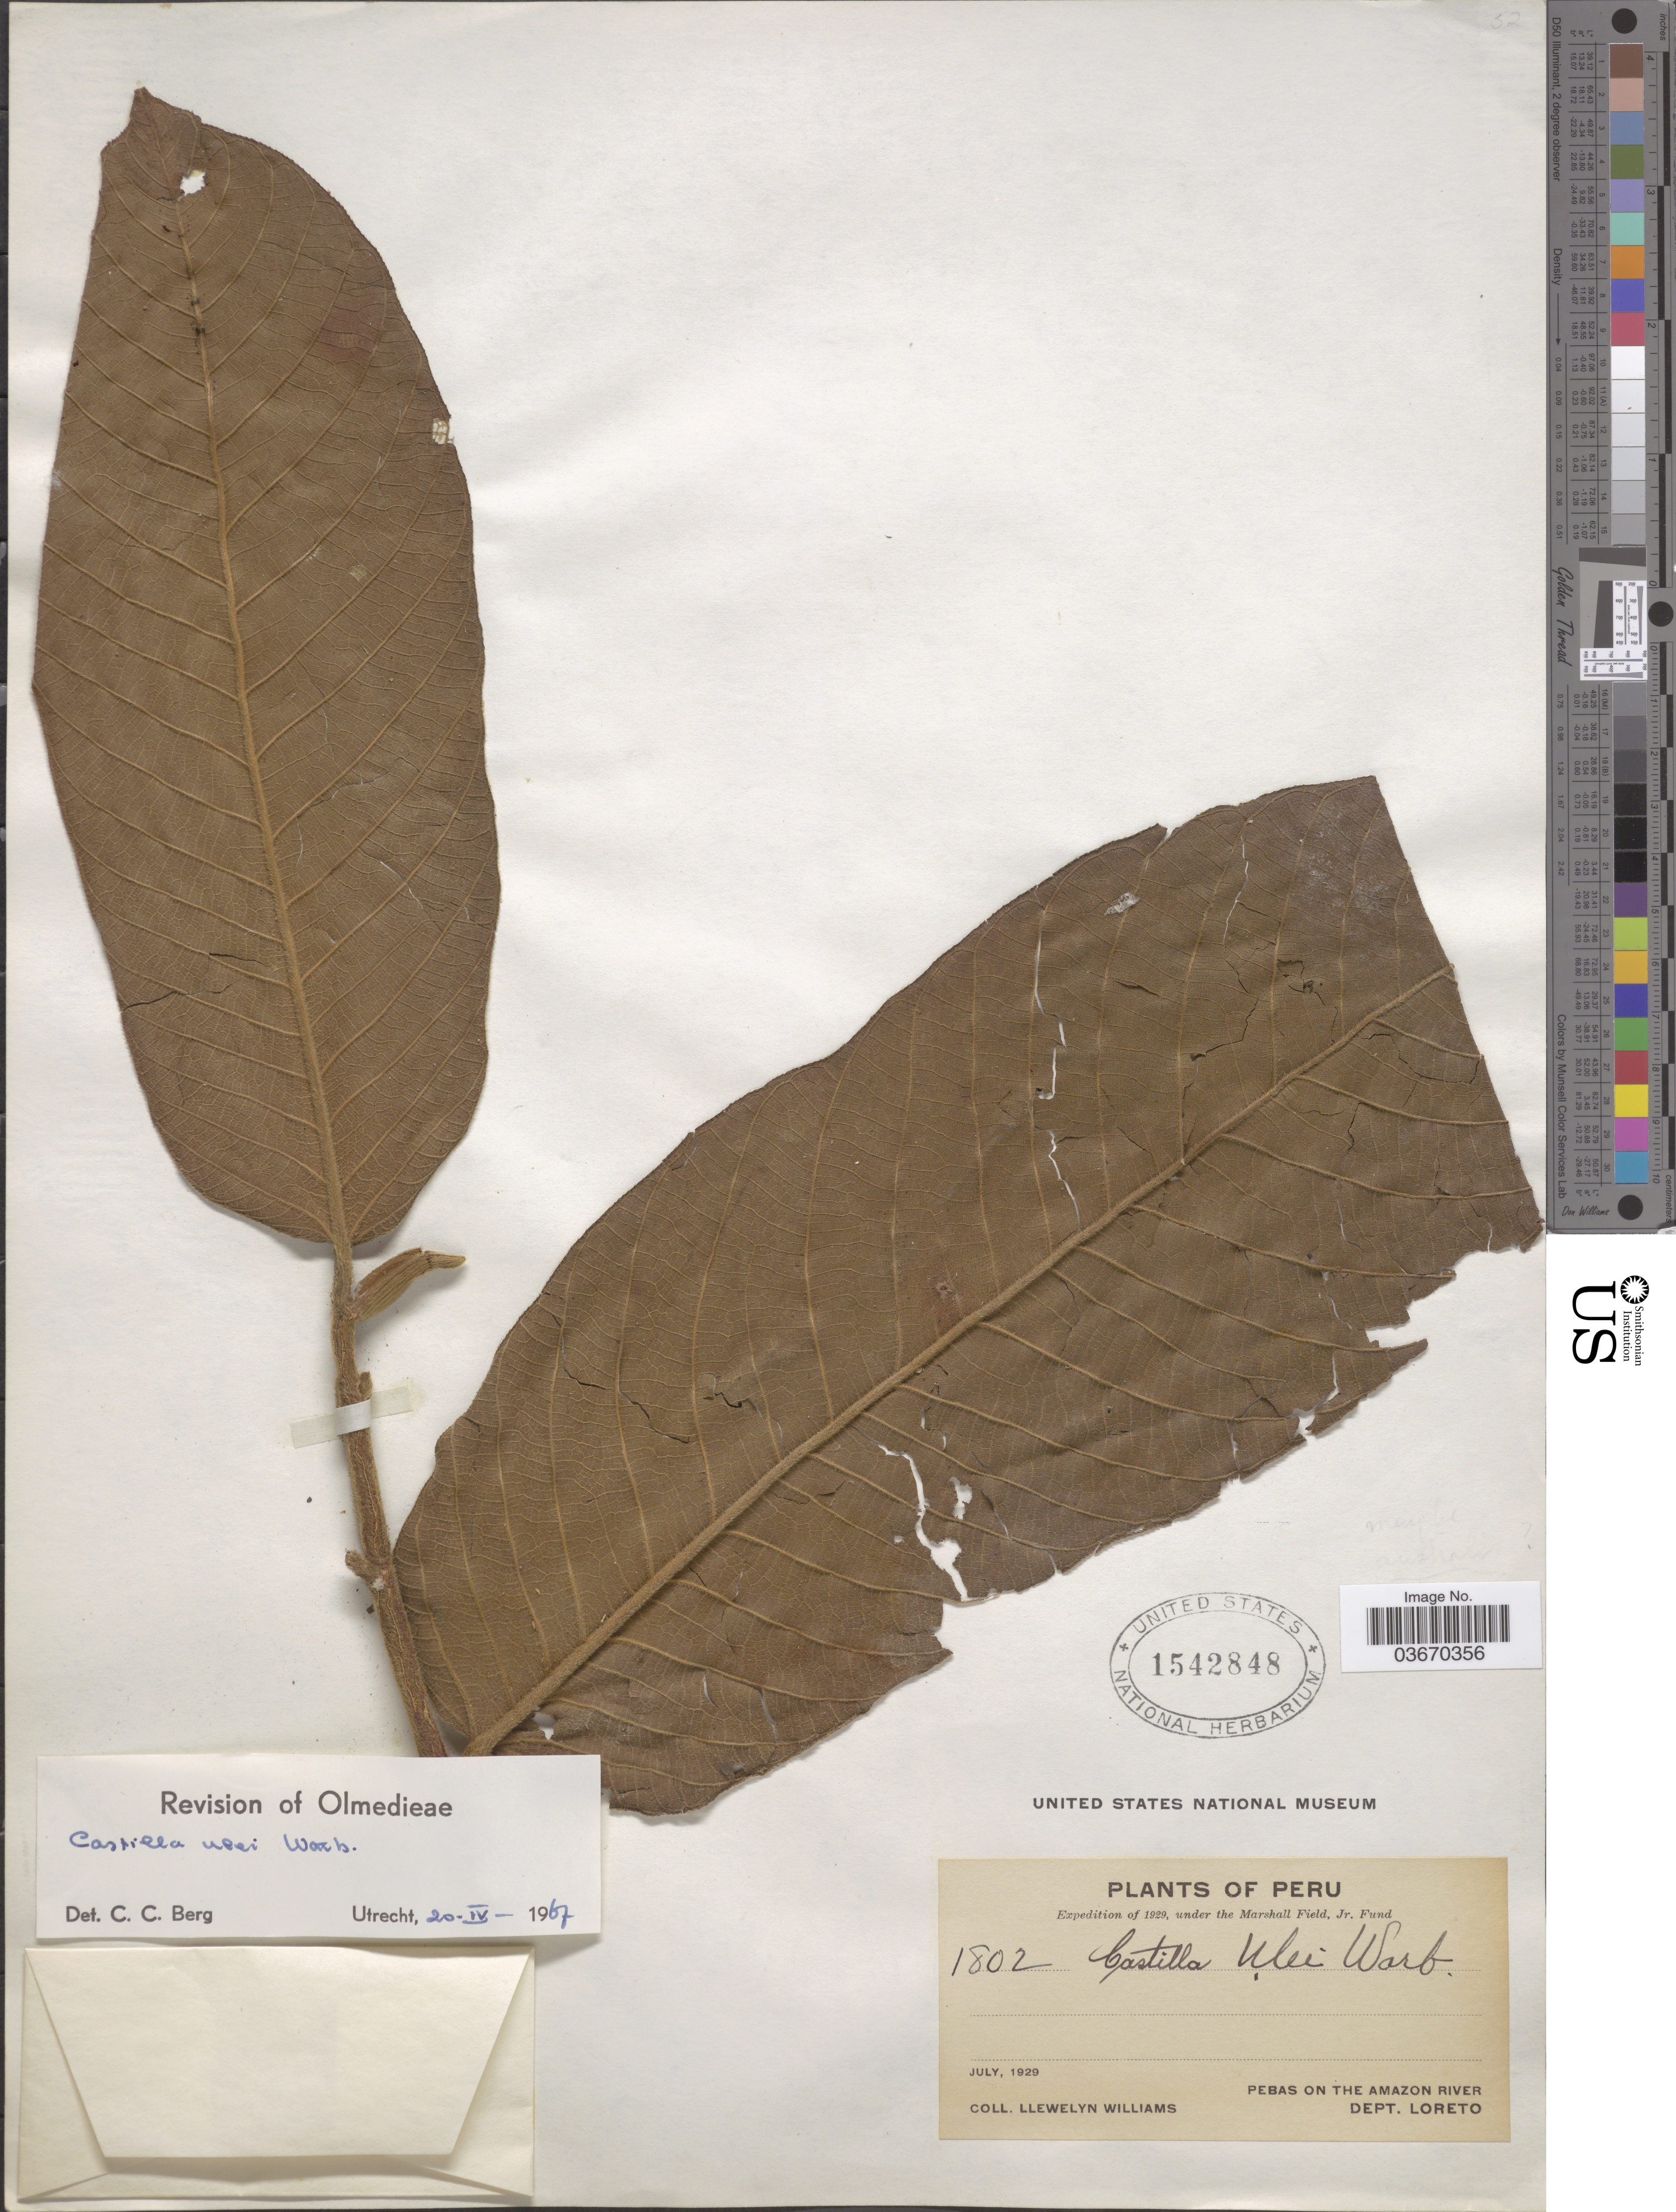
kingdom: Plantae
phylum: Tracheophyta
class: Magnoliopsida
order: Rosales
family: Moraceae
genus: Castilla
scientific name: Castilla ulei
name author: Warb.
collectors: Ll. Williams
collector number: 1802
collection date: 1929-07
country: Peru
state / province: Loreto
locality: Pebas on the Amazon River. Dept. Loreto.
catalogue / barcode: US 1542848